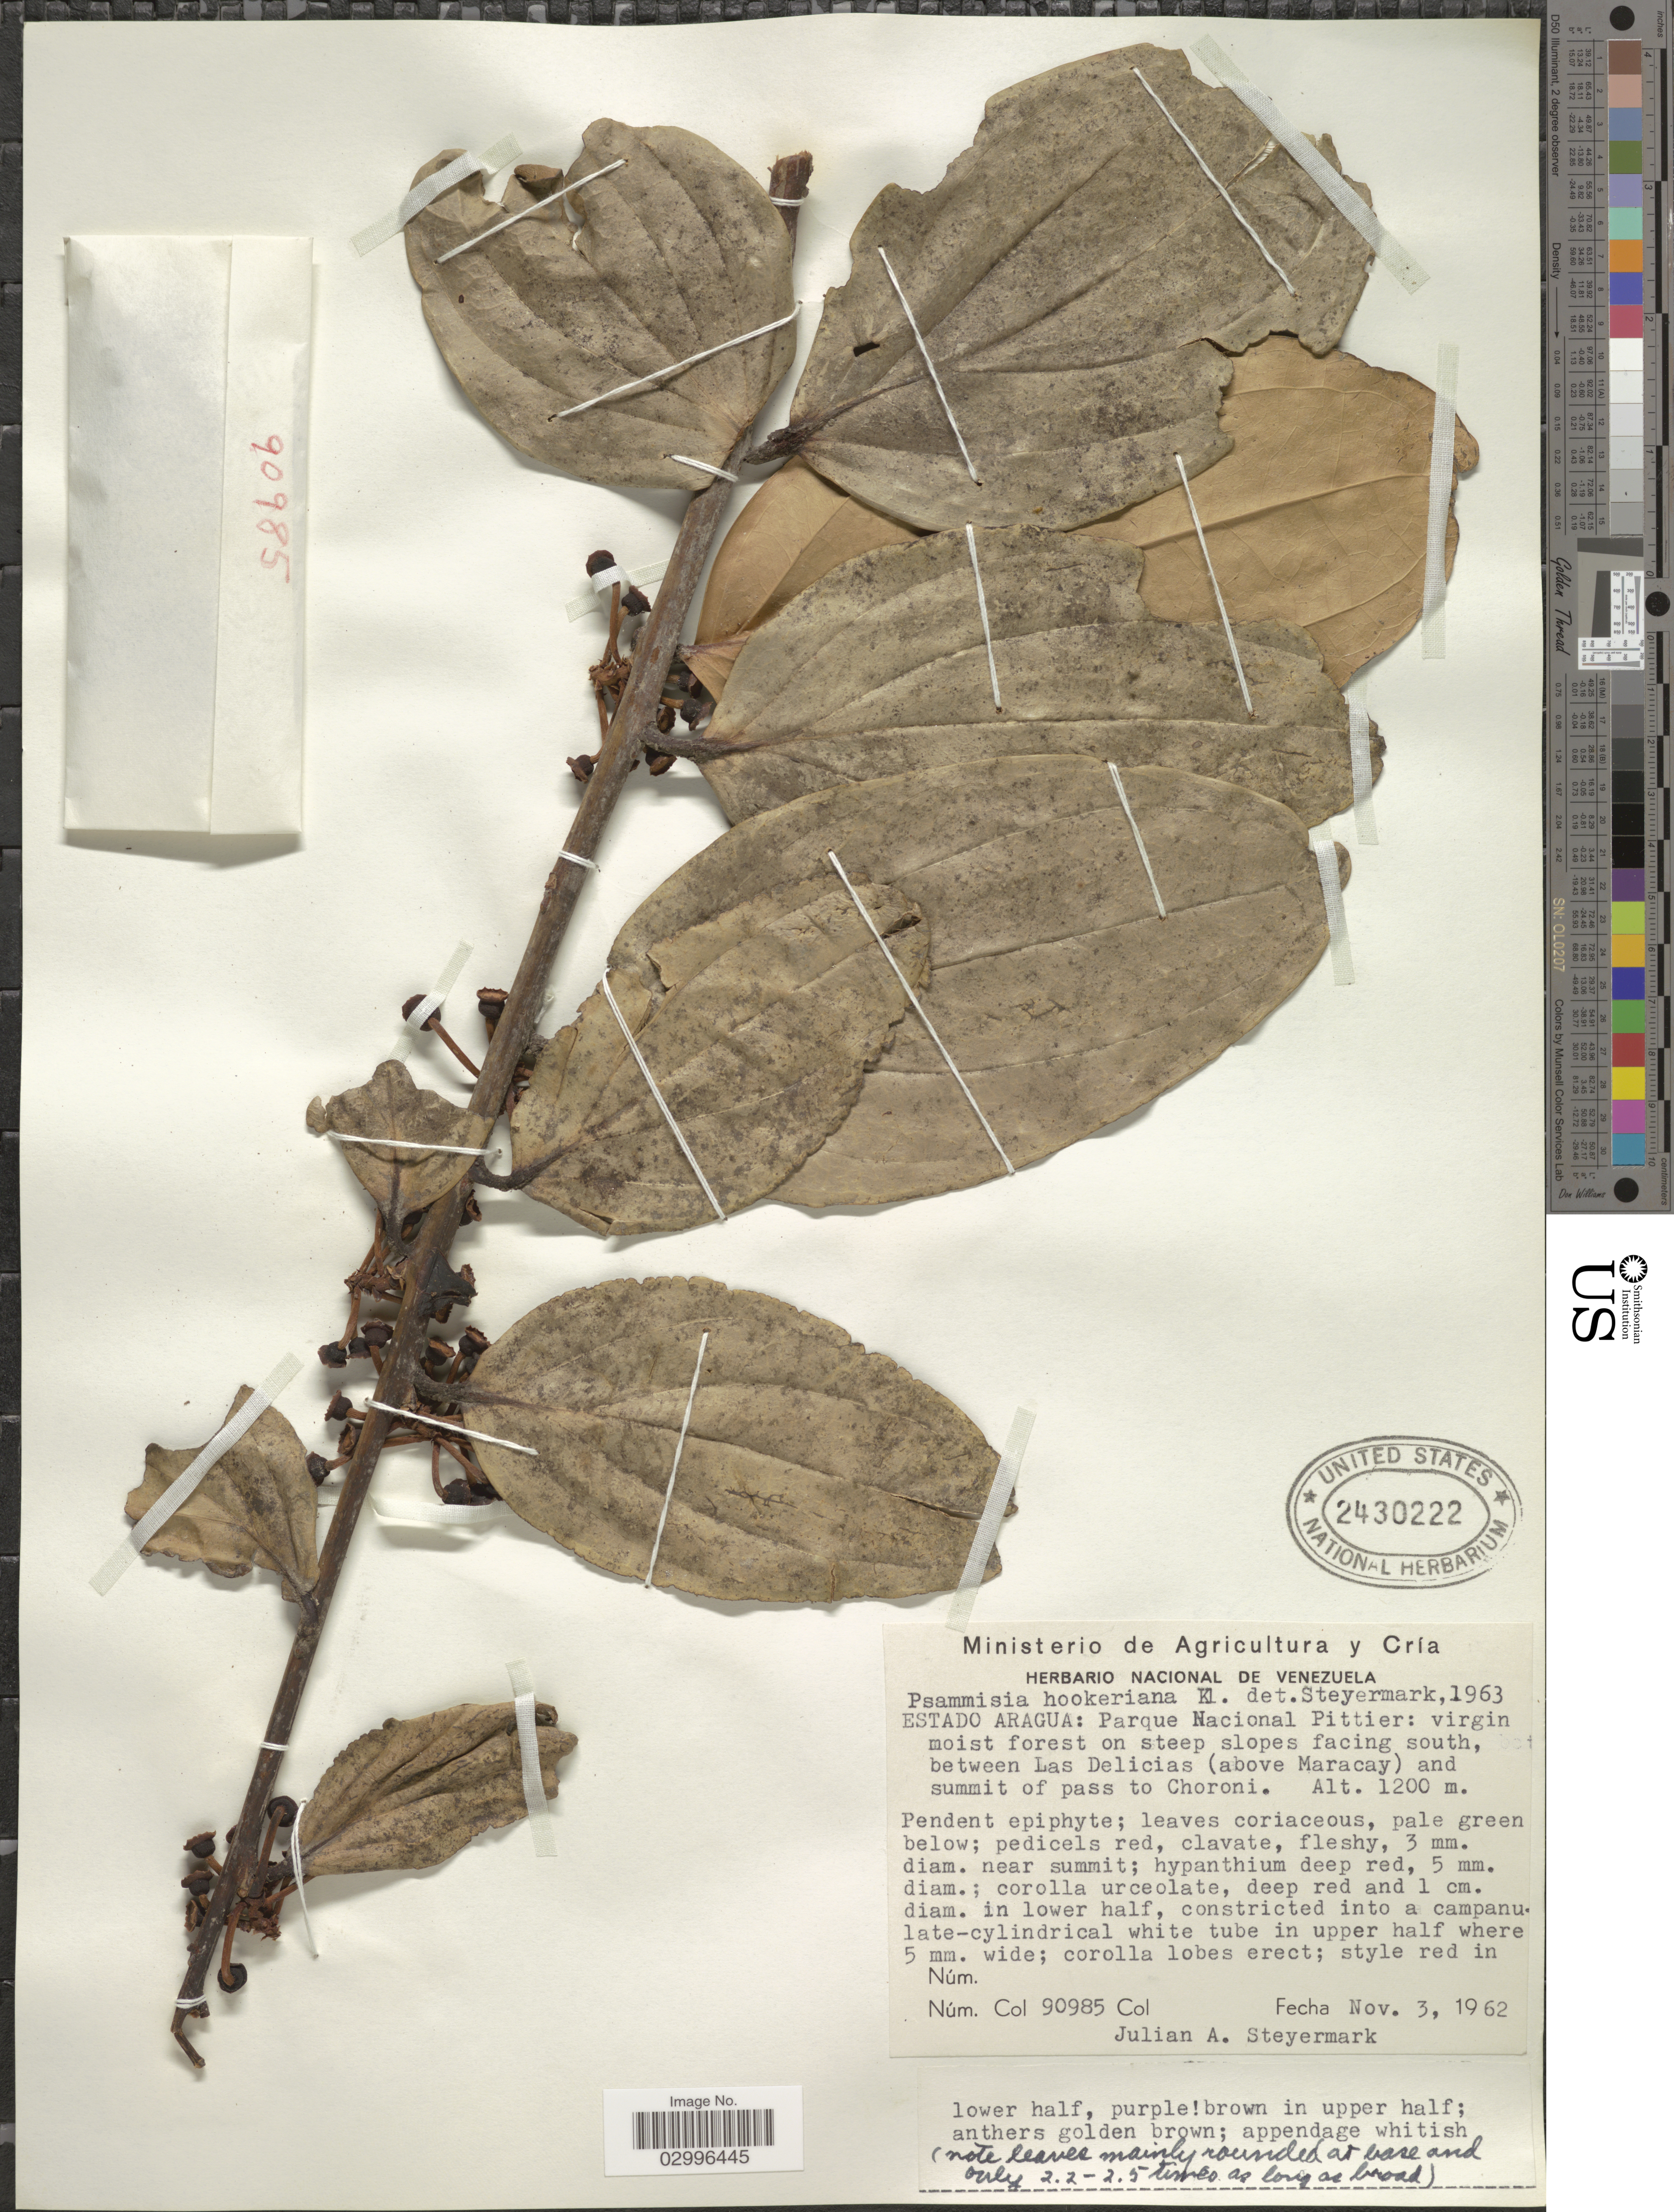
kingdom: Plantae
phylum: Tracheophyta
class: Magnoliopsida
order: Ericales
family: Ericaceae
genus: Psammisia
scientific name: Psammisia hookeriana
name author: Klotzsch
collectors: J. Steyermark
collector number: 90985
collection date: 1962-11-03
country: Venezuela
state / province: Aragua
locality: Parque Nacional Pittier: virgin moist forest on steep slopes facing south, between Las Delicias (above Maracay) and summit of pass to Choroni.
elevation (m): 1200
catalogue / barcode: US 2430222